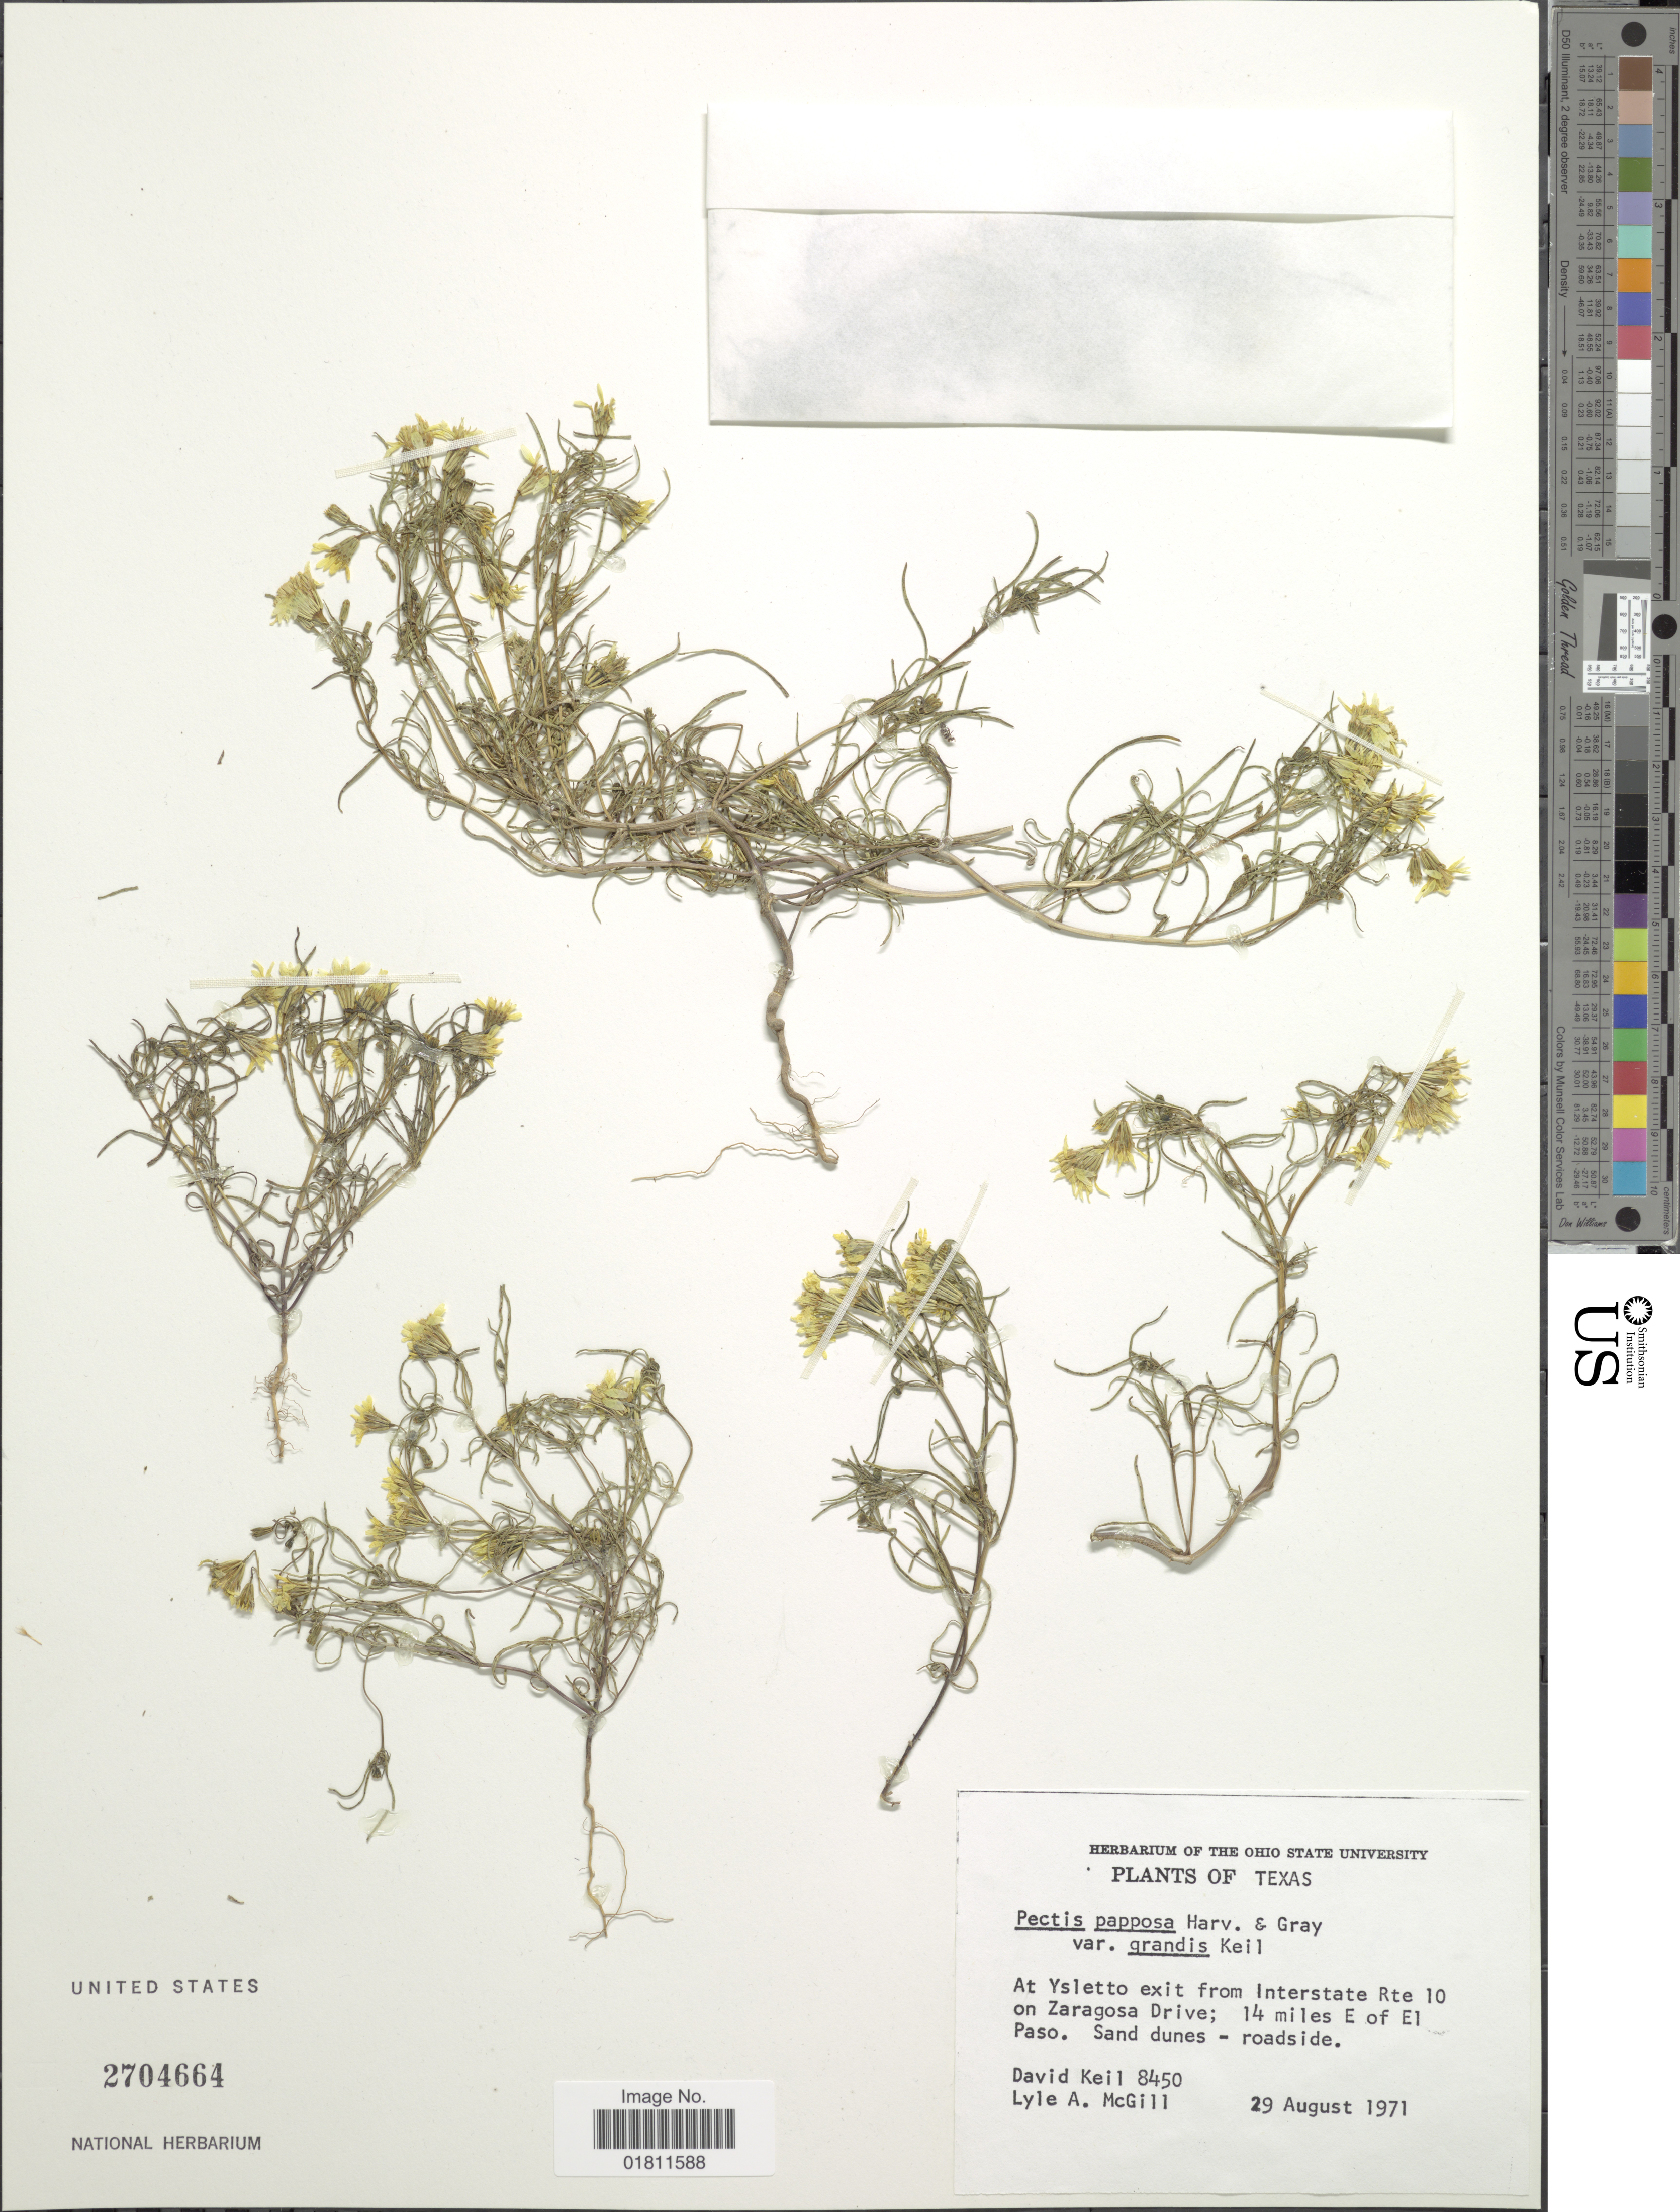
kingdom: Plantae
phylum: Tracheophyta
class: Magnoliopsida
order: Asterales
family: Asteraceae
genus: Pectis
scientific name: Pectis papposa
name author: Harv. & A. Gray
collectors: D. J. Keil & L. McGill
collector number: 8450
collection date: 1971-08-29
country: United States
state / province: Texas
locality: Texas. At Ysletto exit from Interstate Rte 10 on Zaragosa Drive; 14 miles E of El Paso.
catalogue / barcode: US 2704664